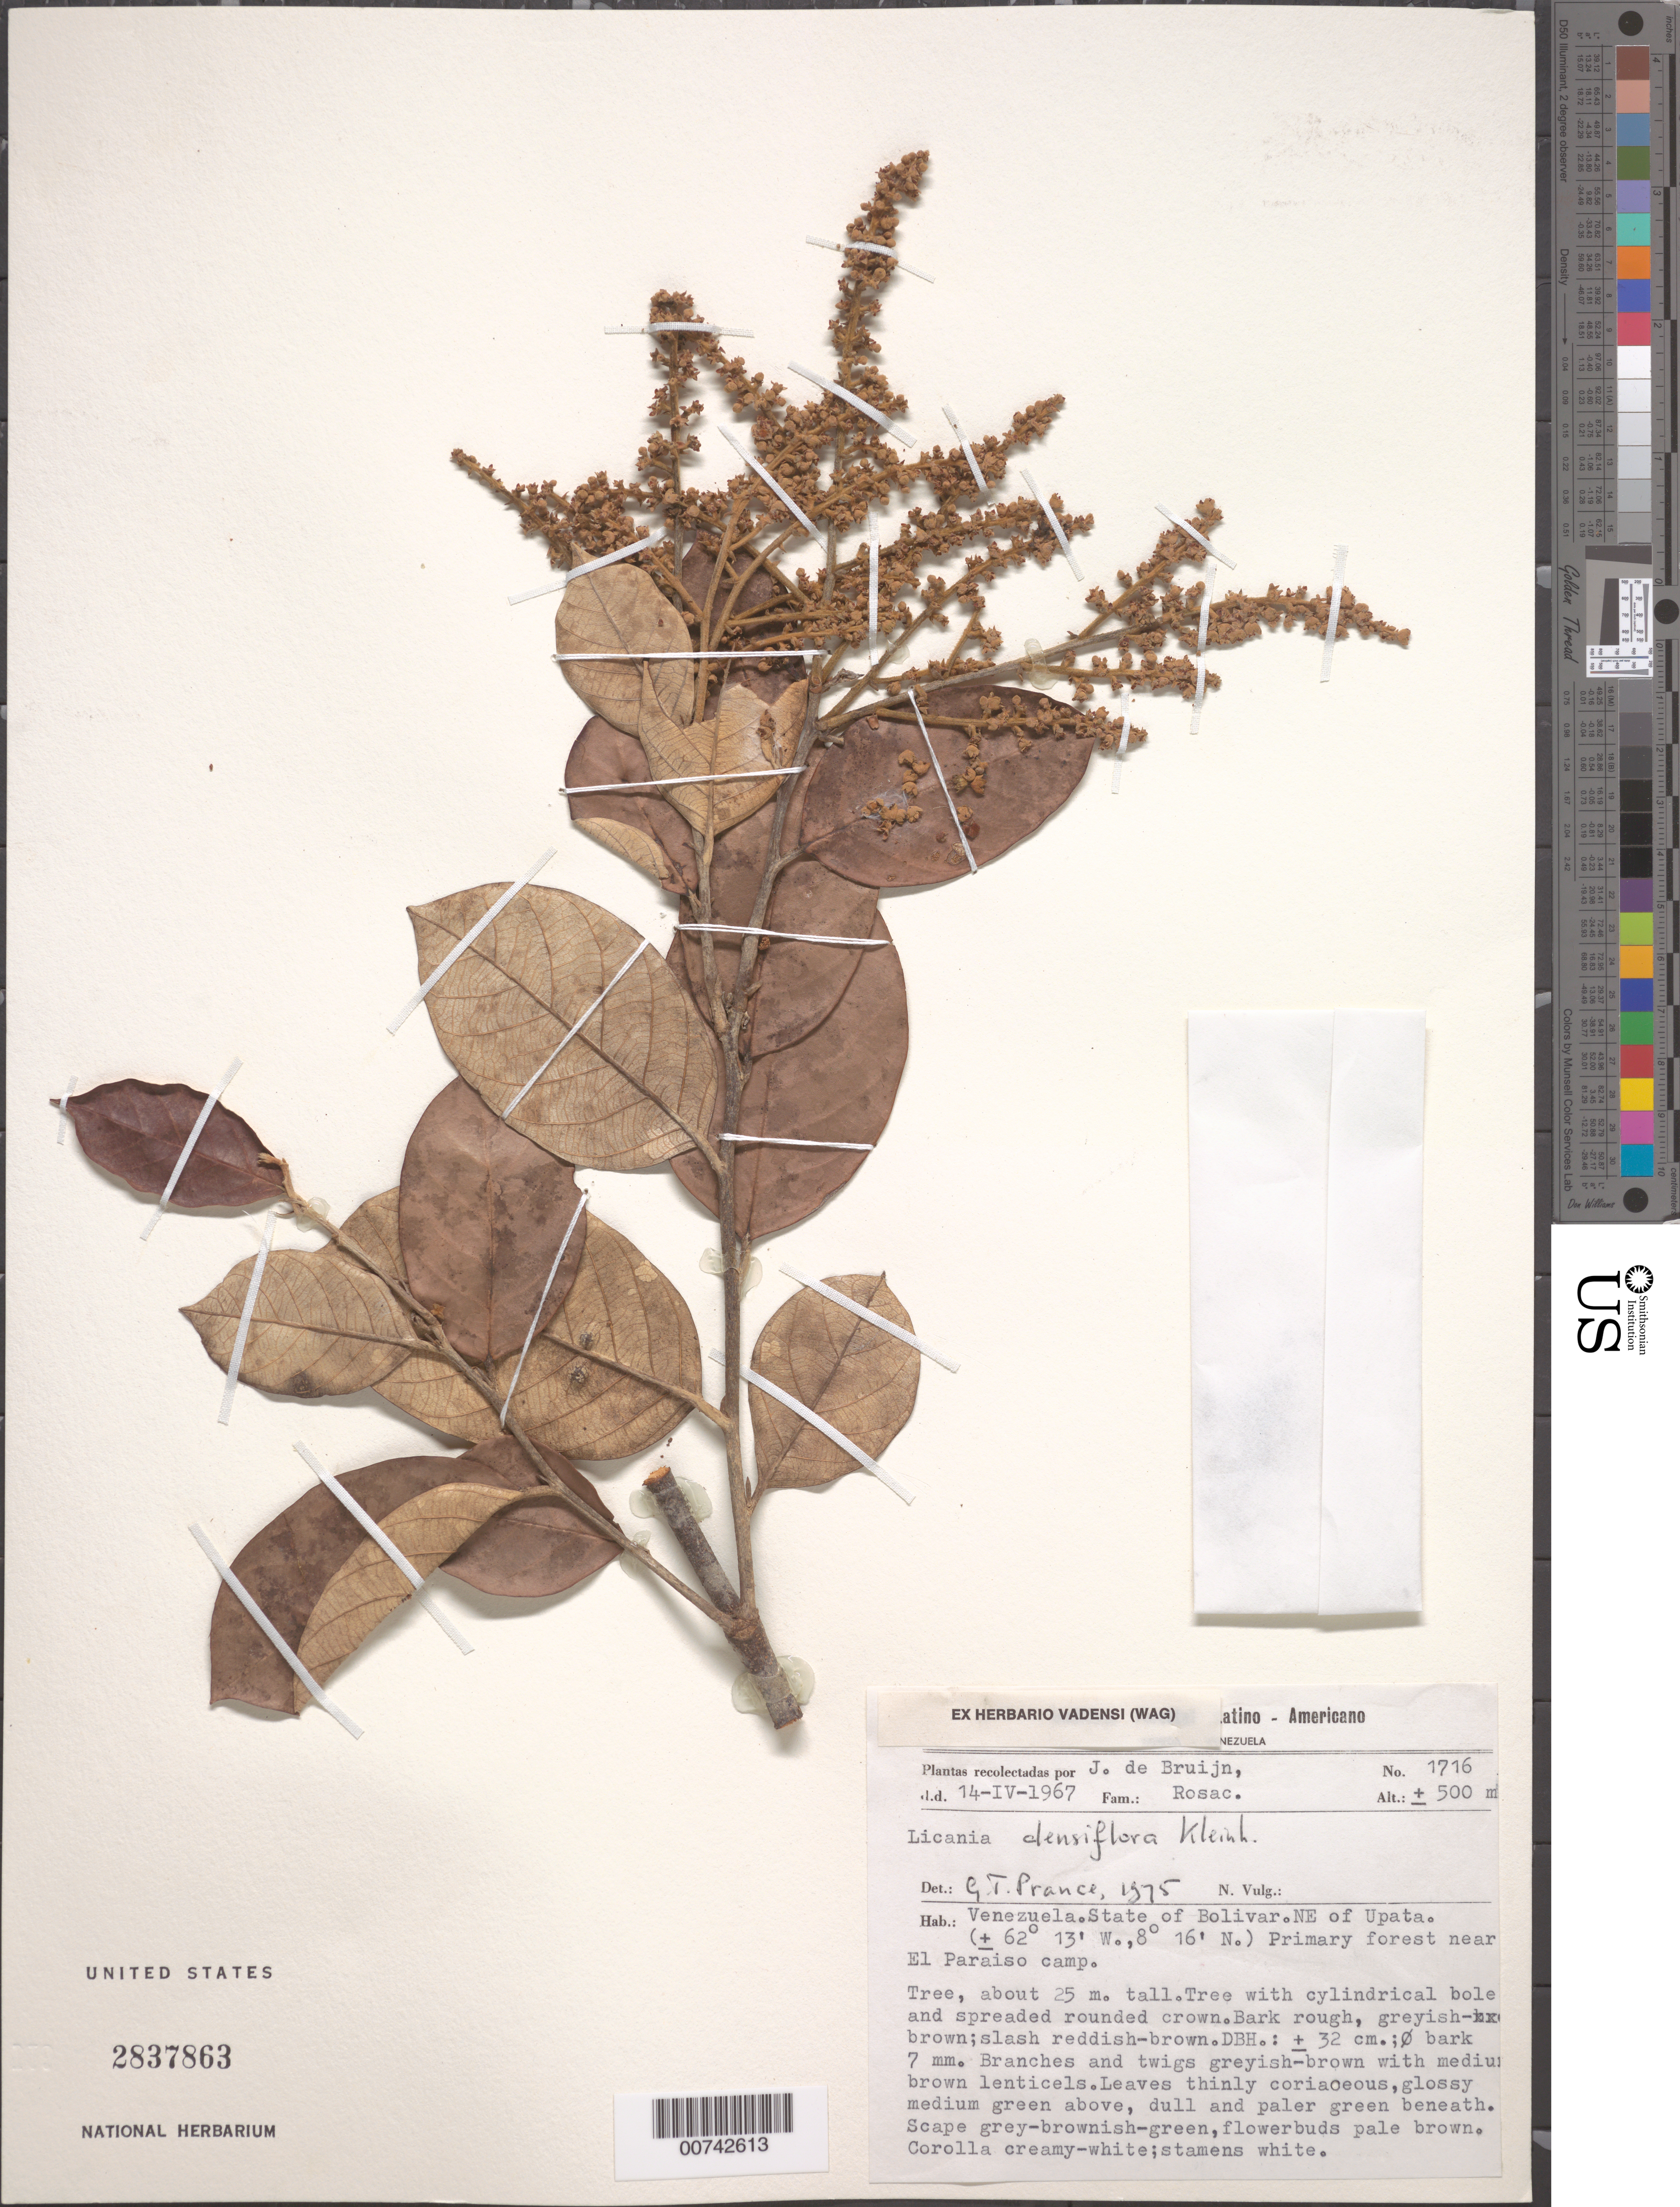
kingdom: Plantae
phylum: Tracheophyta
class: Magnoliopsida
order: Malpighiales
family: Chrysobalanaceae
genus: Licania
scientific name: Licania densiflora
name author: Kleinh.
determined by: Prance, G. T.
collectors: J. Bruijn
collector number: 1716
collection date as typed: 14-Apr-67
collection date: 1967-04-14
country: Venezuela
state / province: Bolívar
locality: Upata, NE of, near El Paraiso camp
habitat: Primary forest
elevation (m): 500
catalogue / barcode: US 2837863